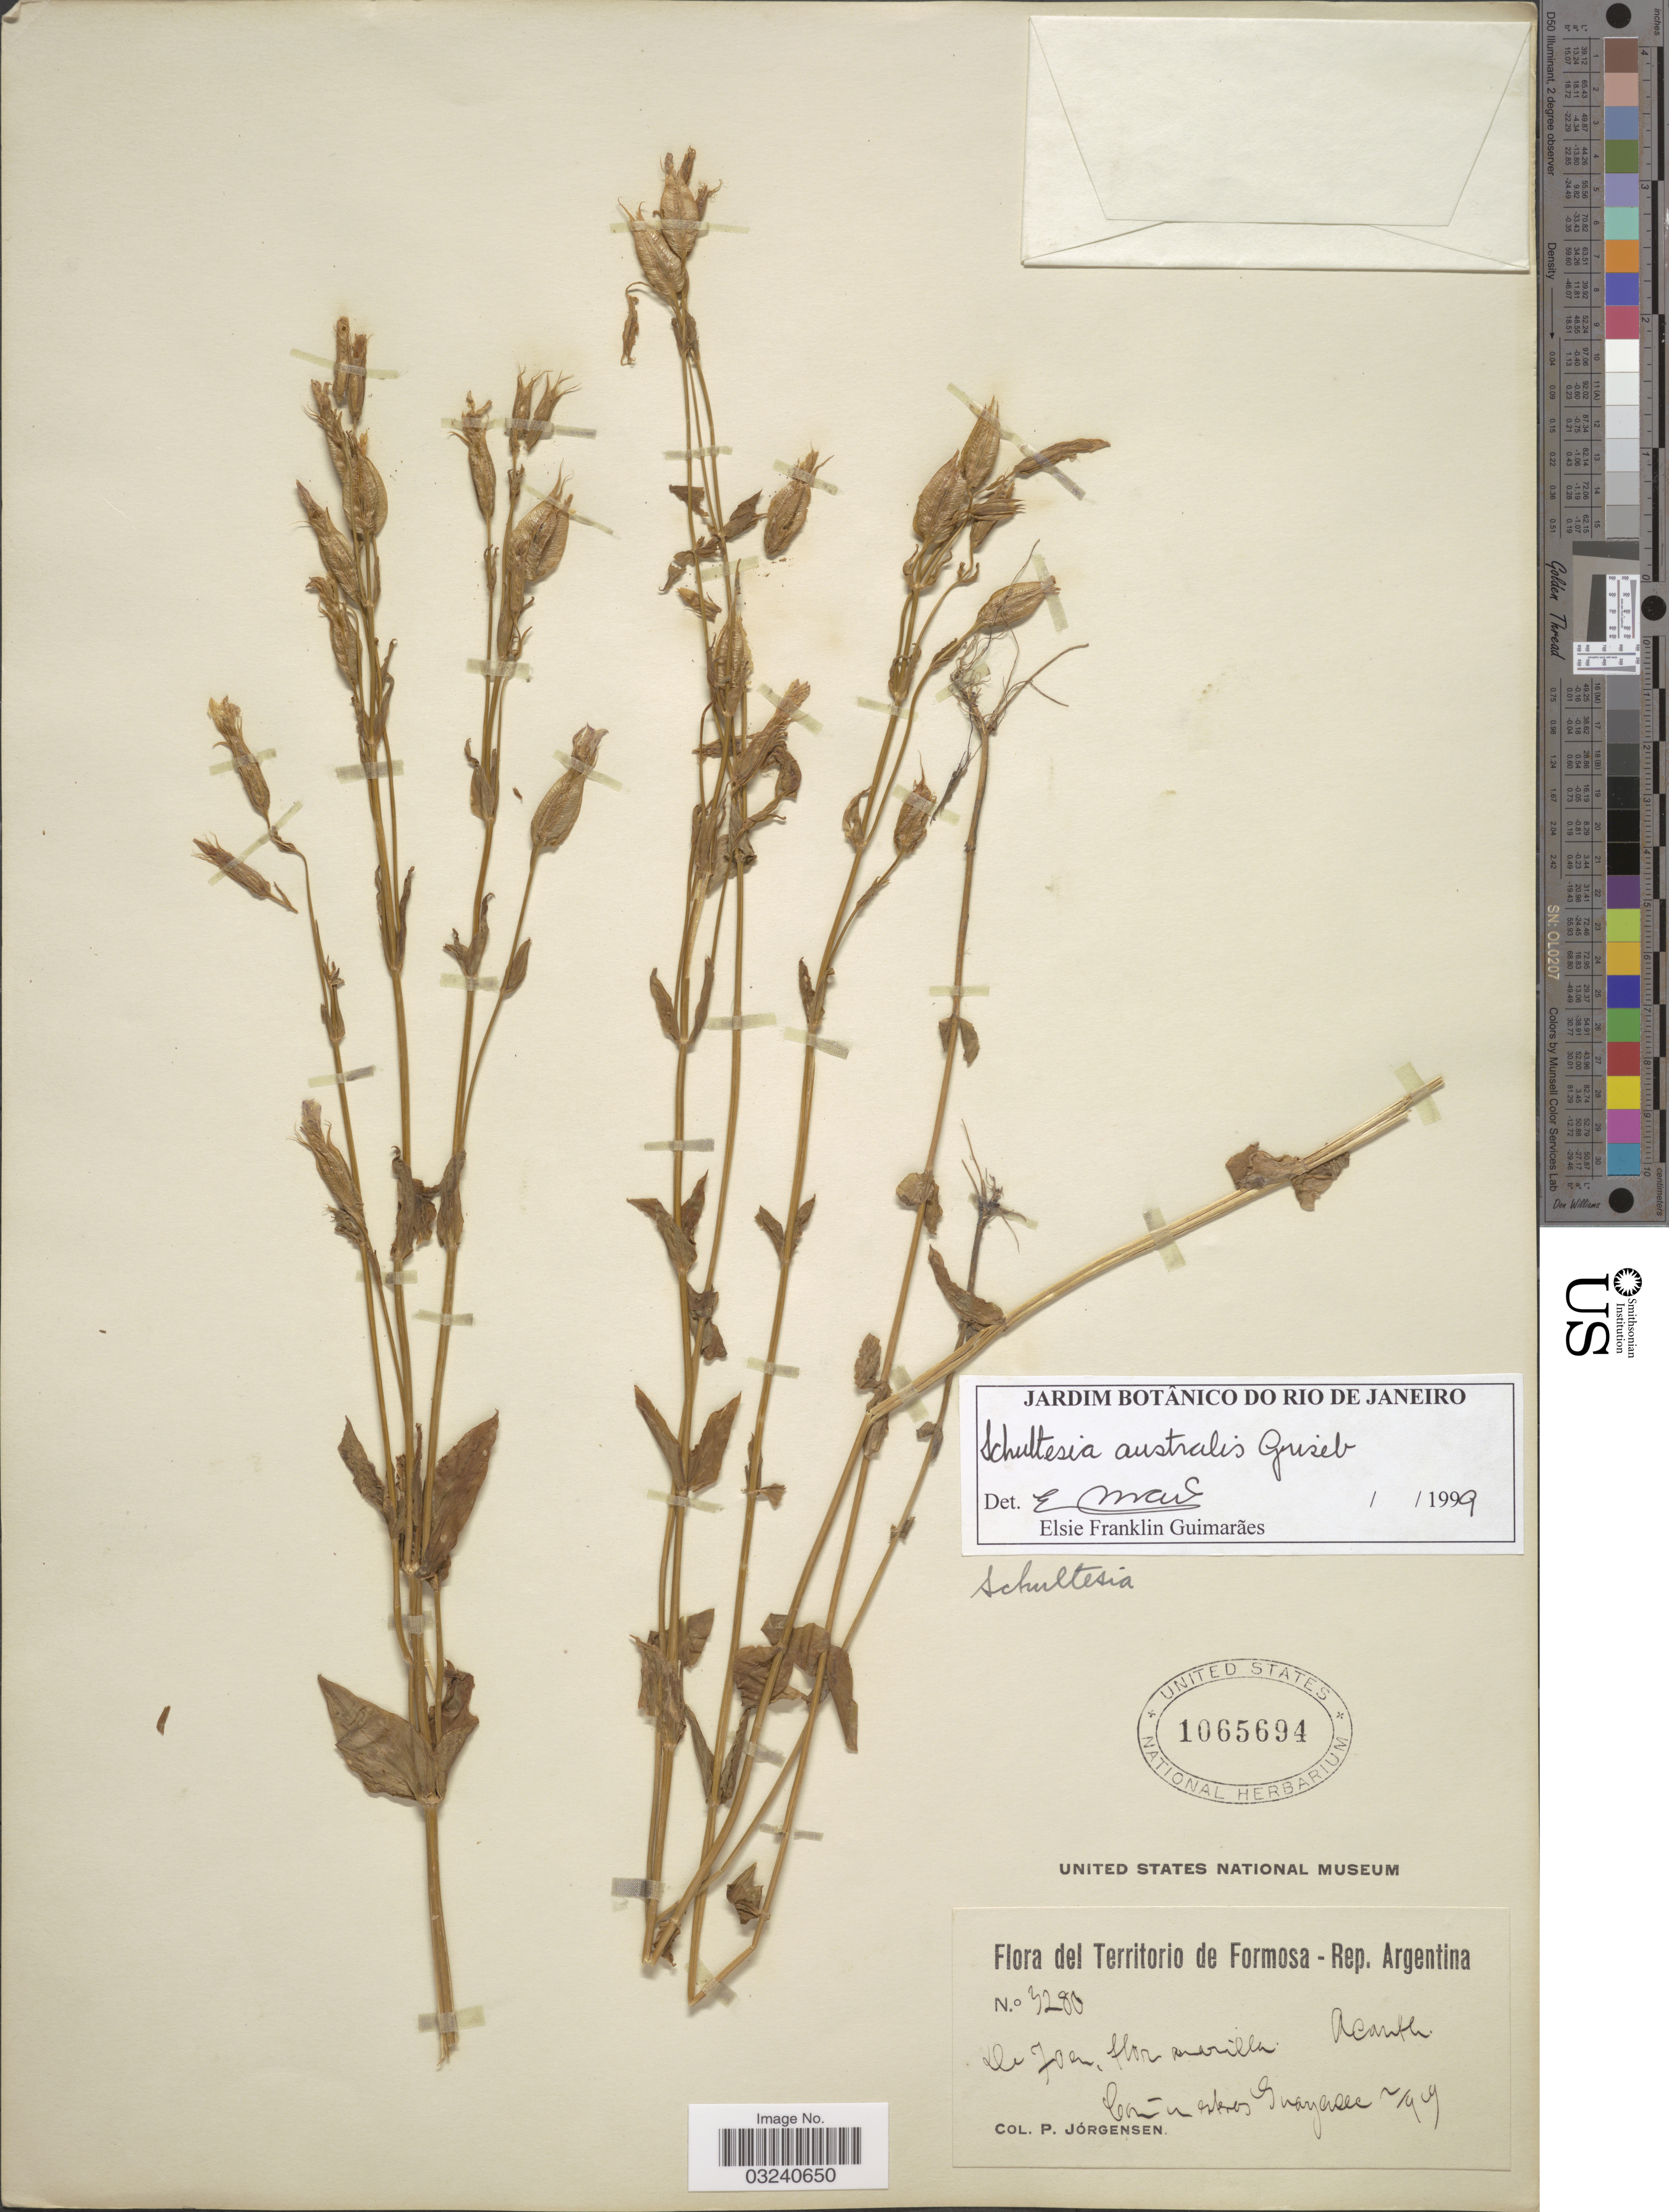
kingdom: Plantae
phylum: Tracheophyta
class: Magnoliopsida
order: Gentianales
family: Gentianaceae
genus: Schultesia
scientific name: Schultesia australis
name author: Griseb.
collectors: P. Jörgensen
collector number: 3280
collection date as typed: Transcribed d/m/y: 2/9/19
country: Argentina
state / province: Formosa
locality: Comun en esteros Guaycolec.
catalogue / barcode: US 1065694